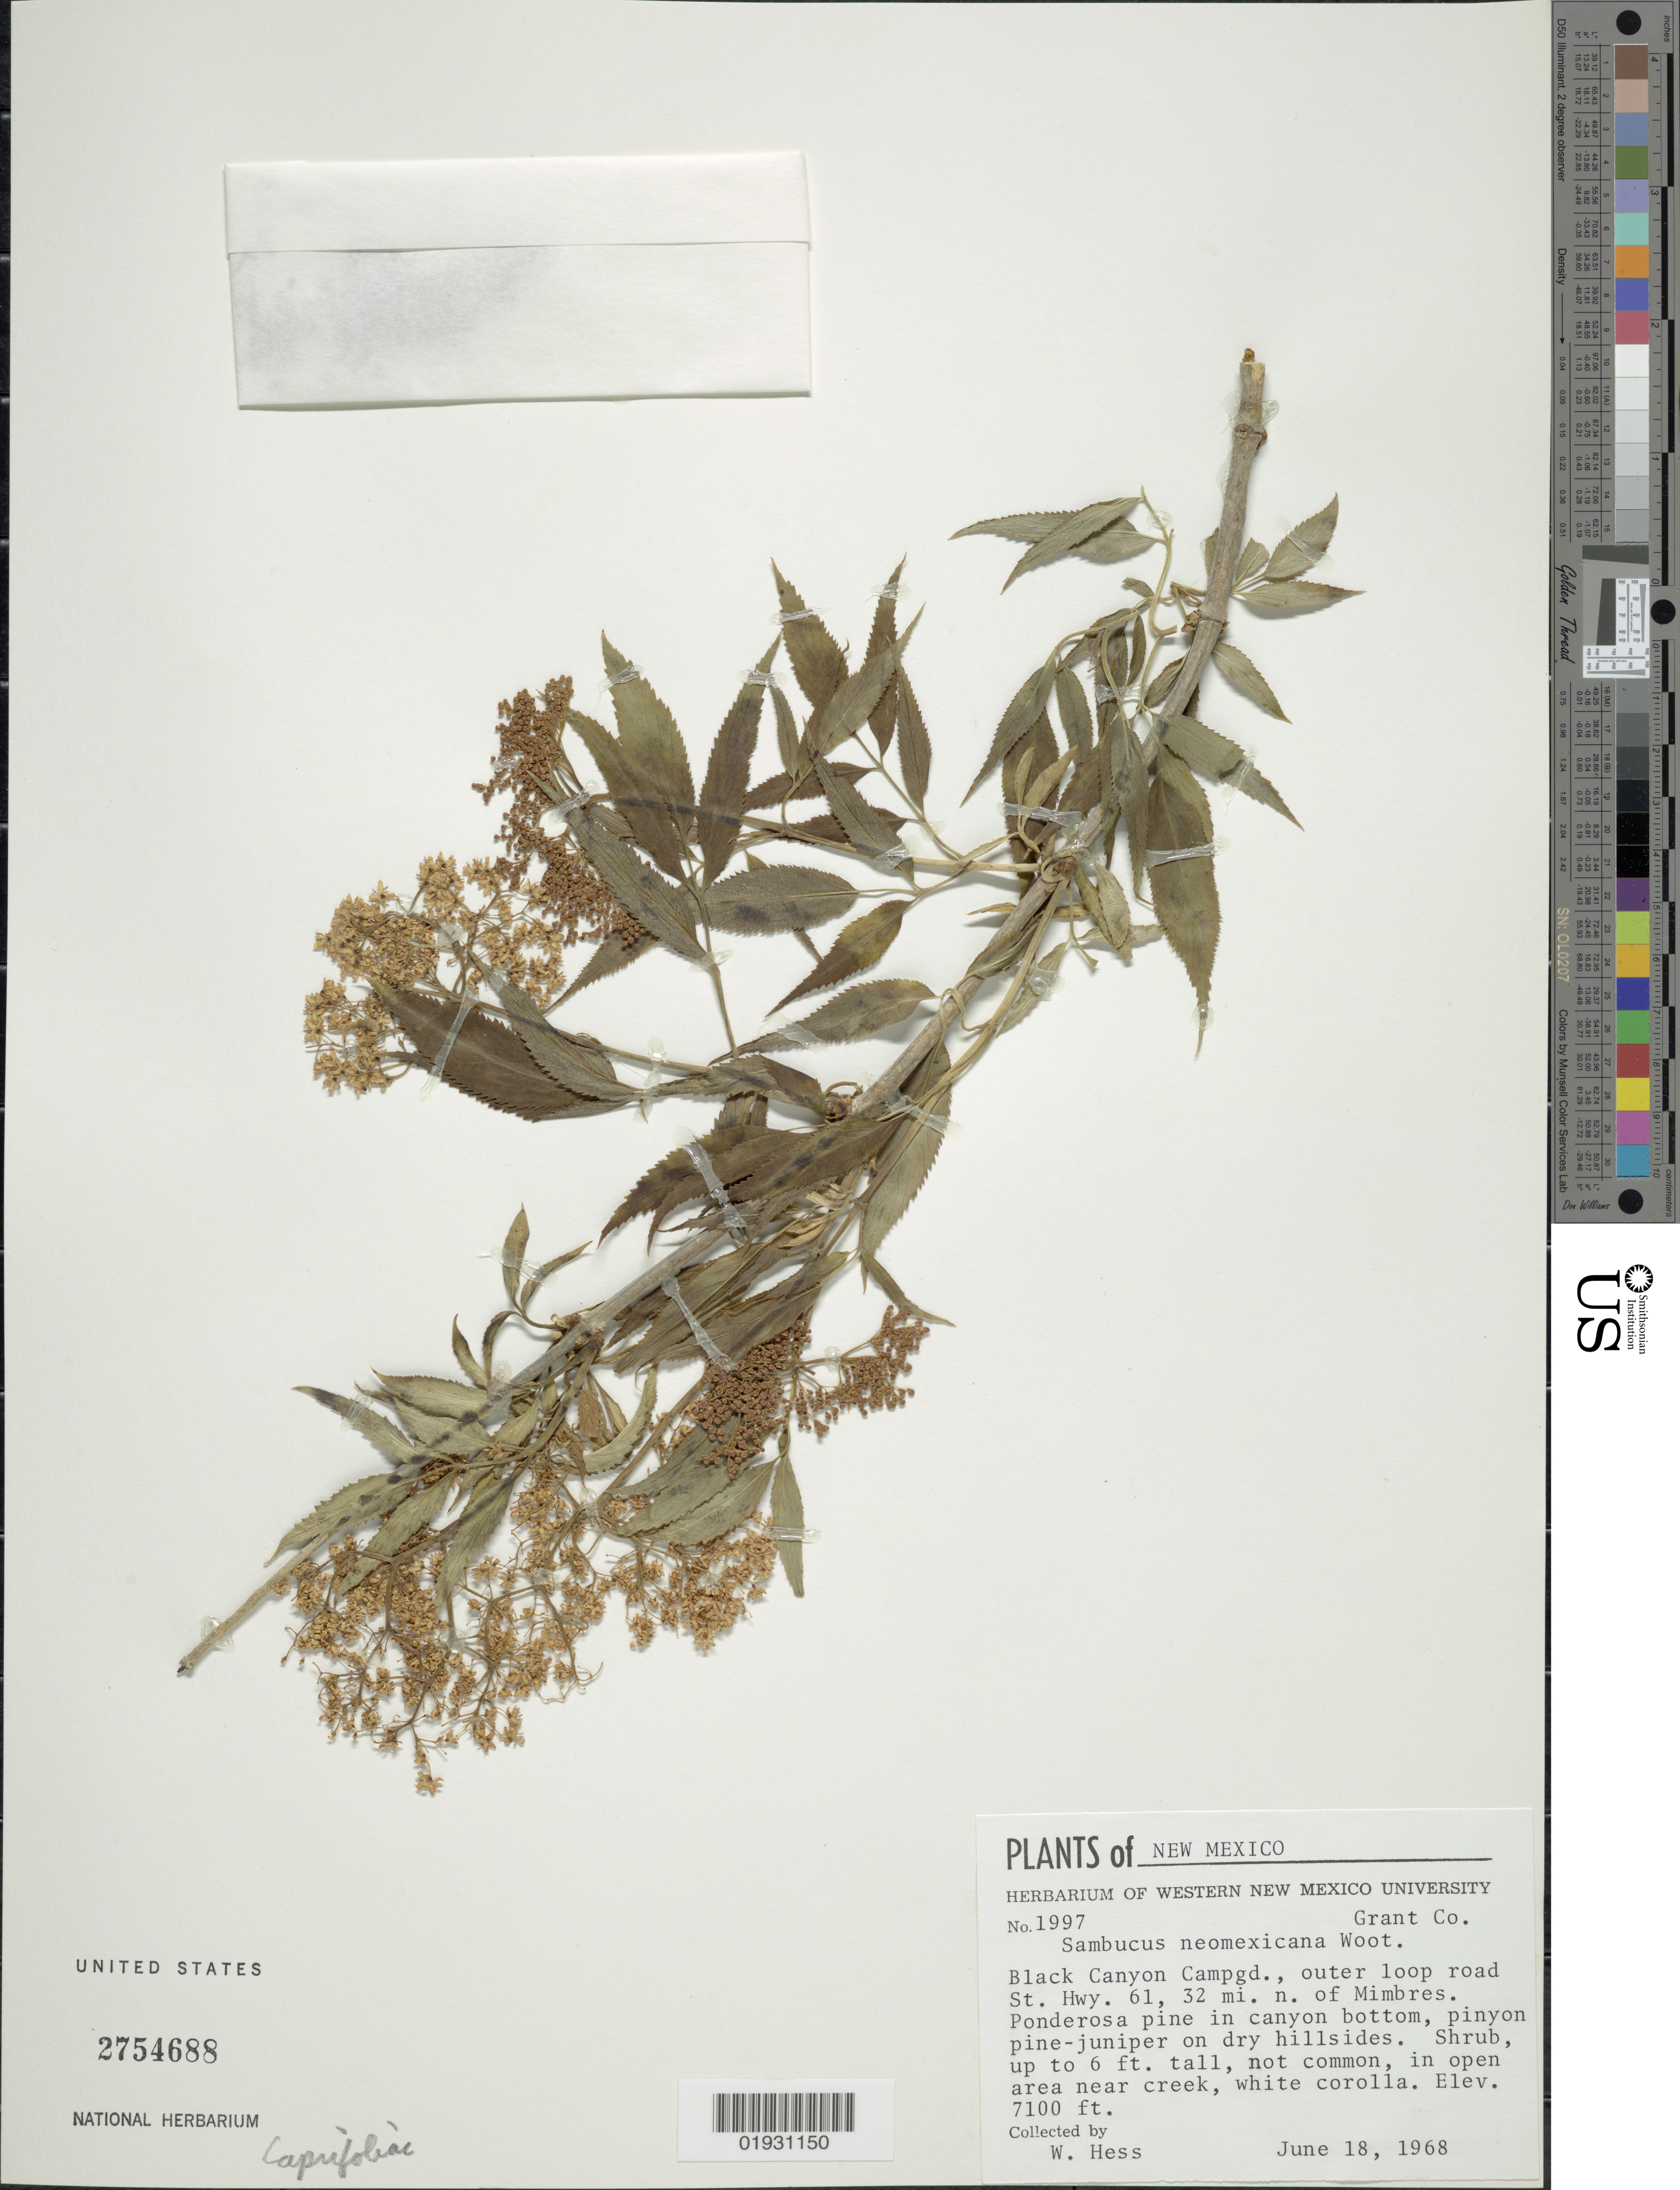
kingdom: Plantae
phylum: Tracheophyta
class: Magnoliopsida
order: Dipsacales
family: Viburnaceae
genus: Sambucus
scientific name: Sambucus neo-mexicana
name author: Wooton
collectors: W. Hess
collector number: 1997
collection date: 1968-06-18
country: United States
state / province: New Mexico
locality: Black Canyon Campgd., outer loop road St. Hwy. 61, 32 mi. n. of Mimbres.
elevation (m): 2164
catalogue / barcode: US 2754688